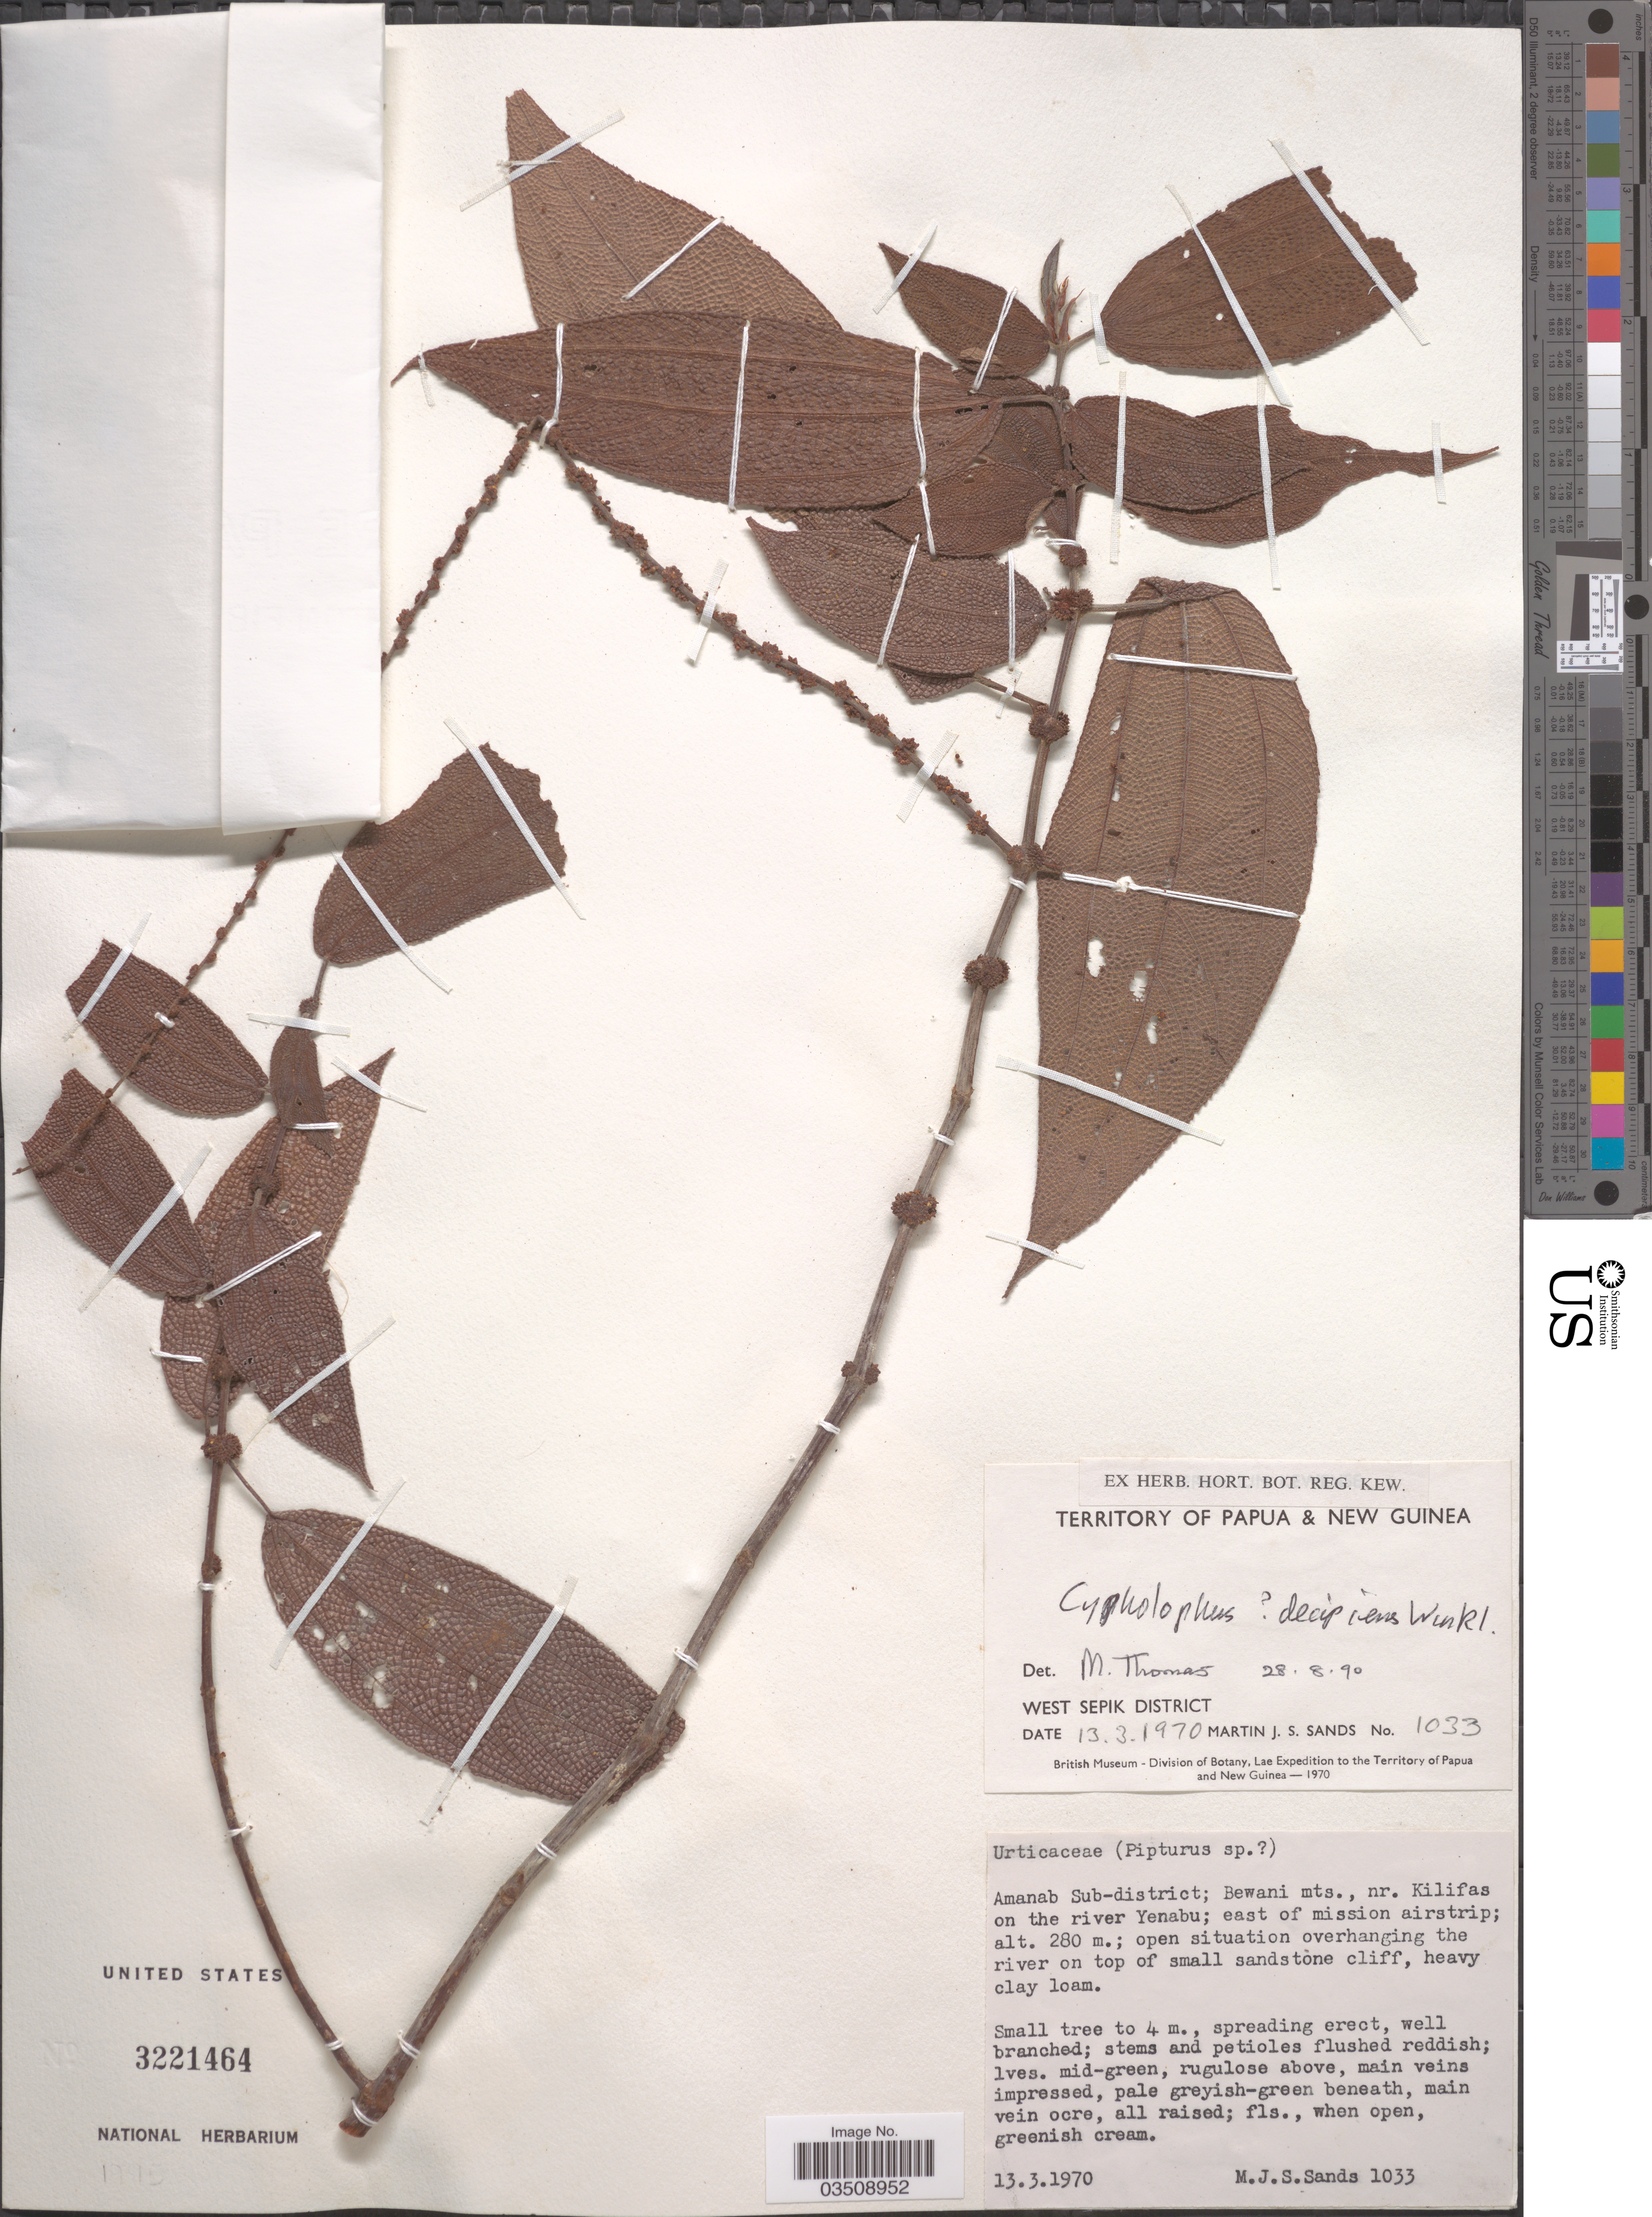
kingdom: Plantae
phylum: Tracheophyta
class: Magnoliopsida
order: Rosales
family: Urticaceae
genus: Cypholophus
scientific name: Cypholophus decipiens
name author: H.J.P. Winkl.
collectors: M. Sands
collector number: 1033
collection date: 1970-03-13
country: Papua New Guinea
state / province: Sandaun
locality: West Sepik District. Amanab Sub-district; Bewani mts., nr Kilifas on the river Yenabu; east of mission airstrip.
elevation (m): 280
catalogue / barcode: US 3221464